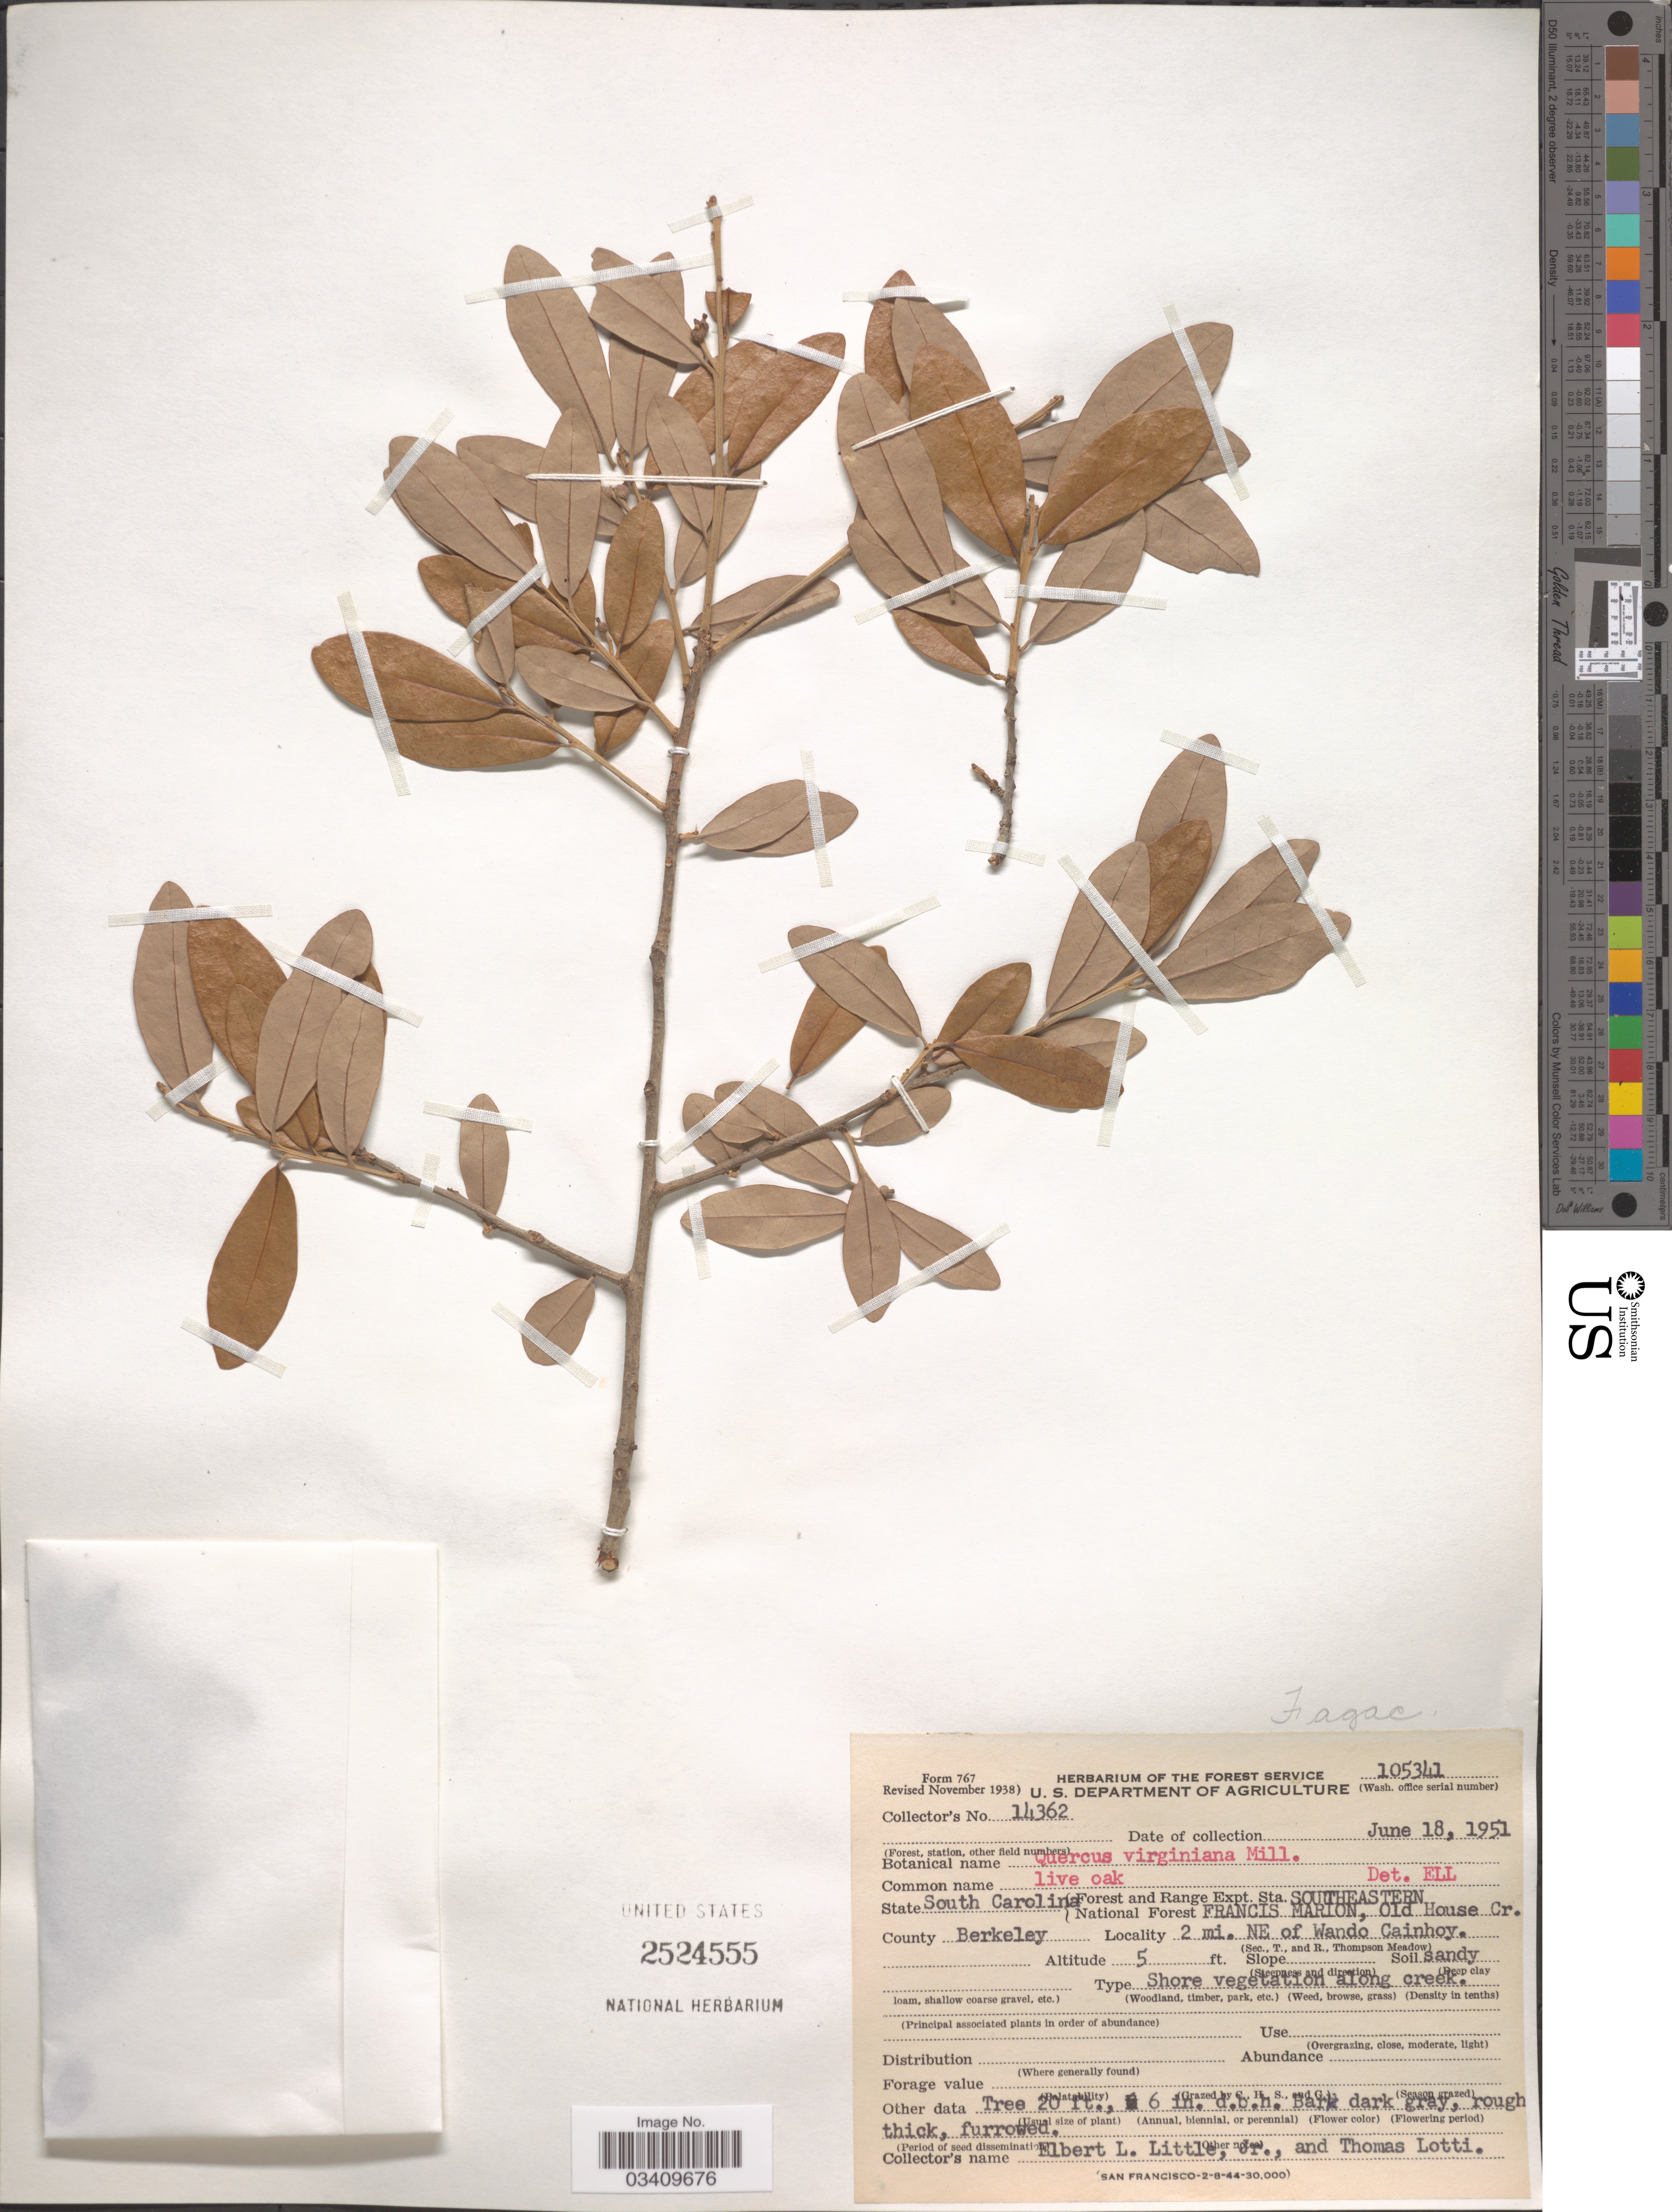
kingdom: Plantae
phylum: Tracheophyta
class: Magnoliopsida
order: Fagales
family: Fagaceae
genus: Quercus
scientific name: Quercus virginiana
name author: Mill.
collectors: E. L. Little & T. Lotti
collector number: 14362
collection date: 1951-06-18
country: United States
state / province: South Carolina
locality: Forest and Range Expt. Sta. Southeastern. National Forest Francis Marion, Old House Cr. County Berkeley. 2 mi. NE of Wando Cainhoy. Shore vegetation along creek.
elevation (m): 2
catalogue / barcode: US 2524555